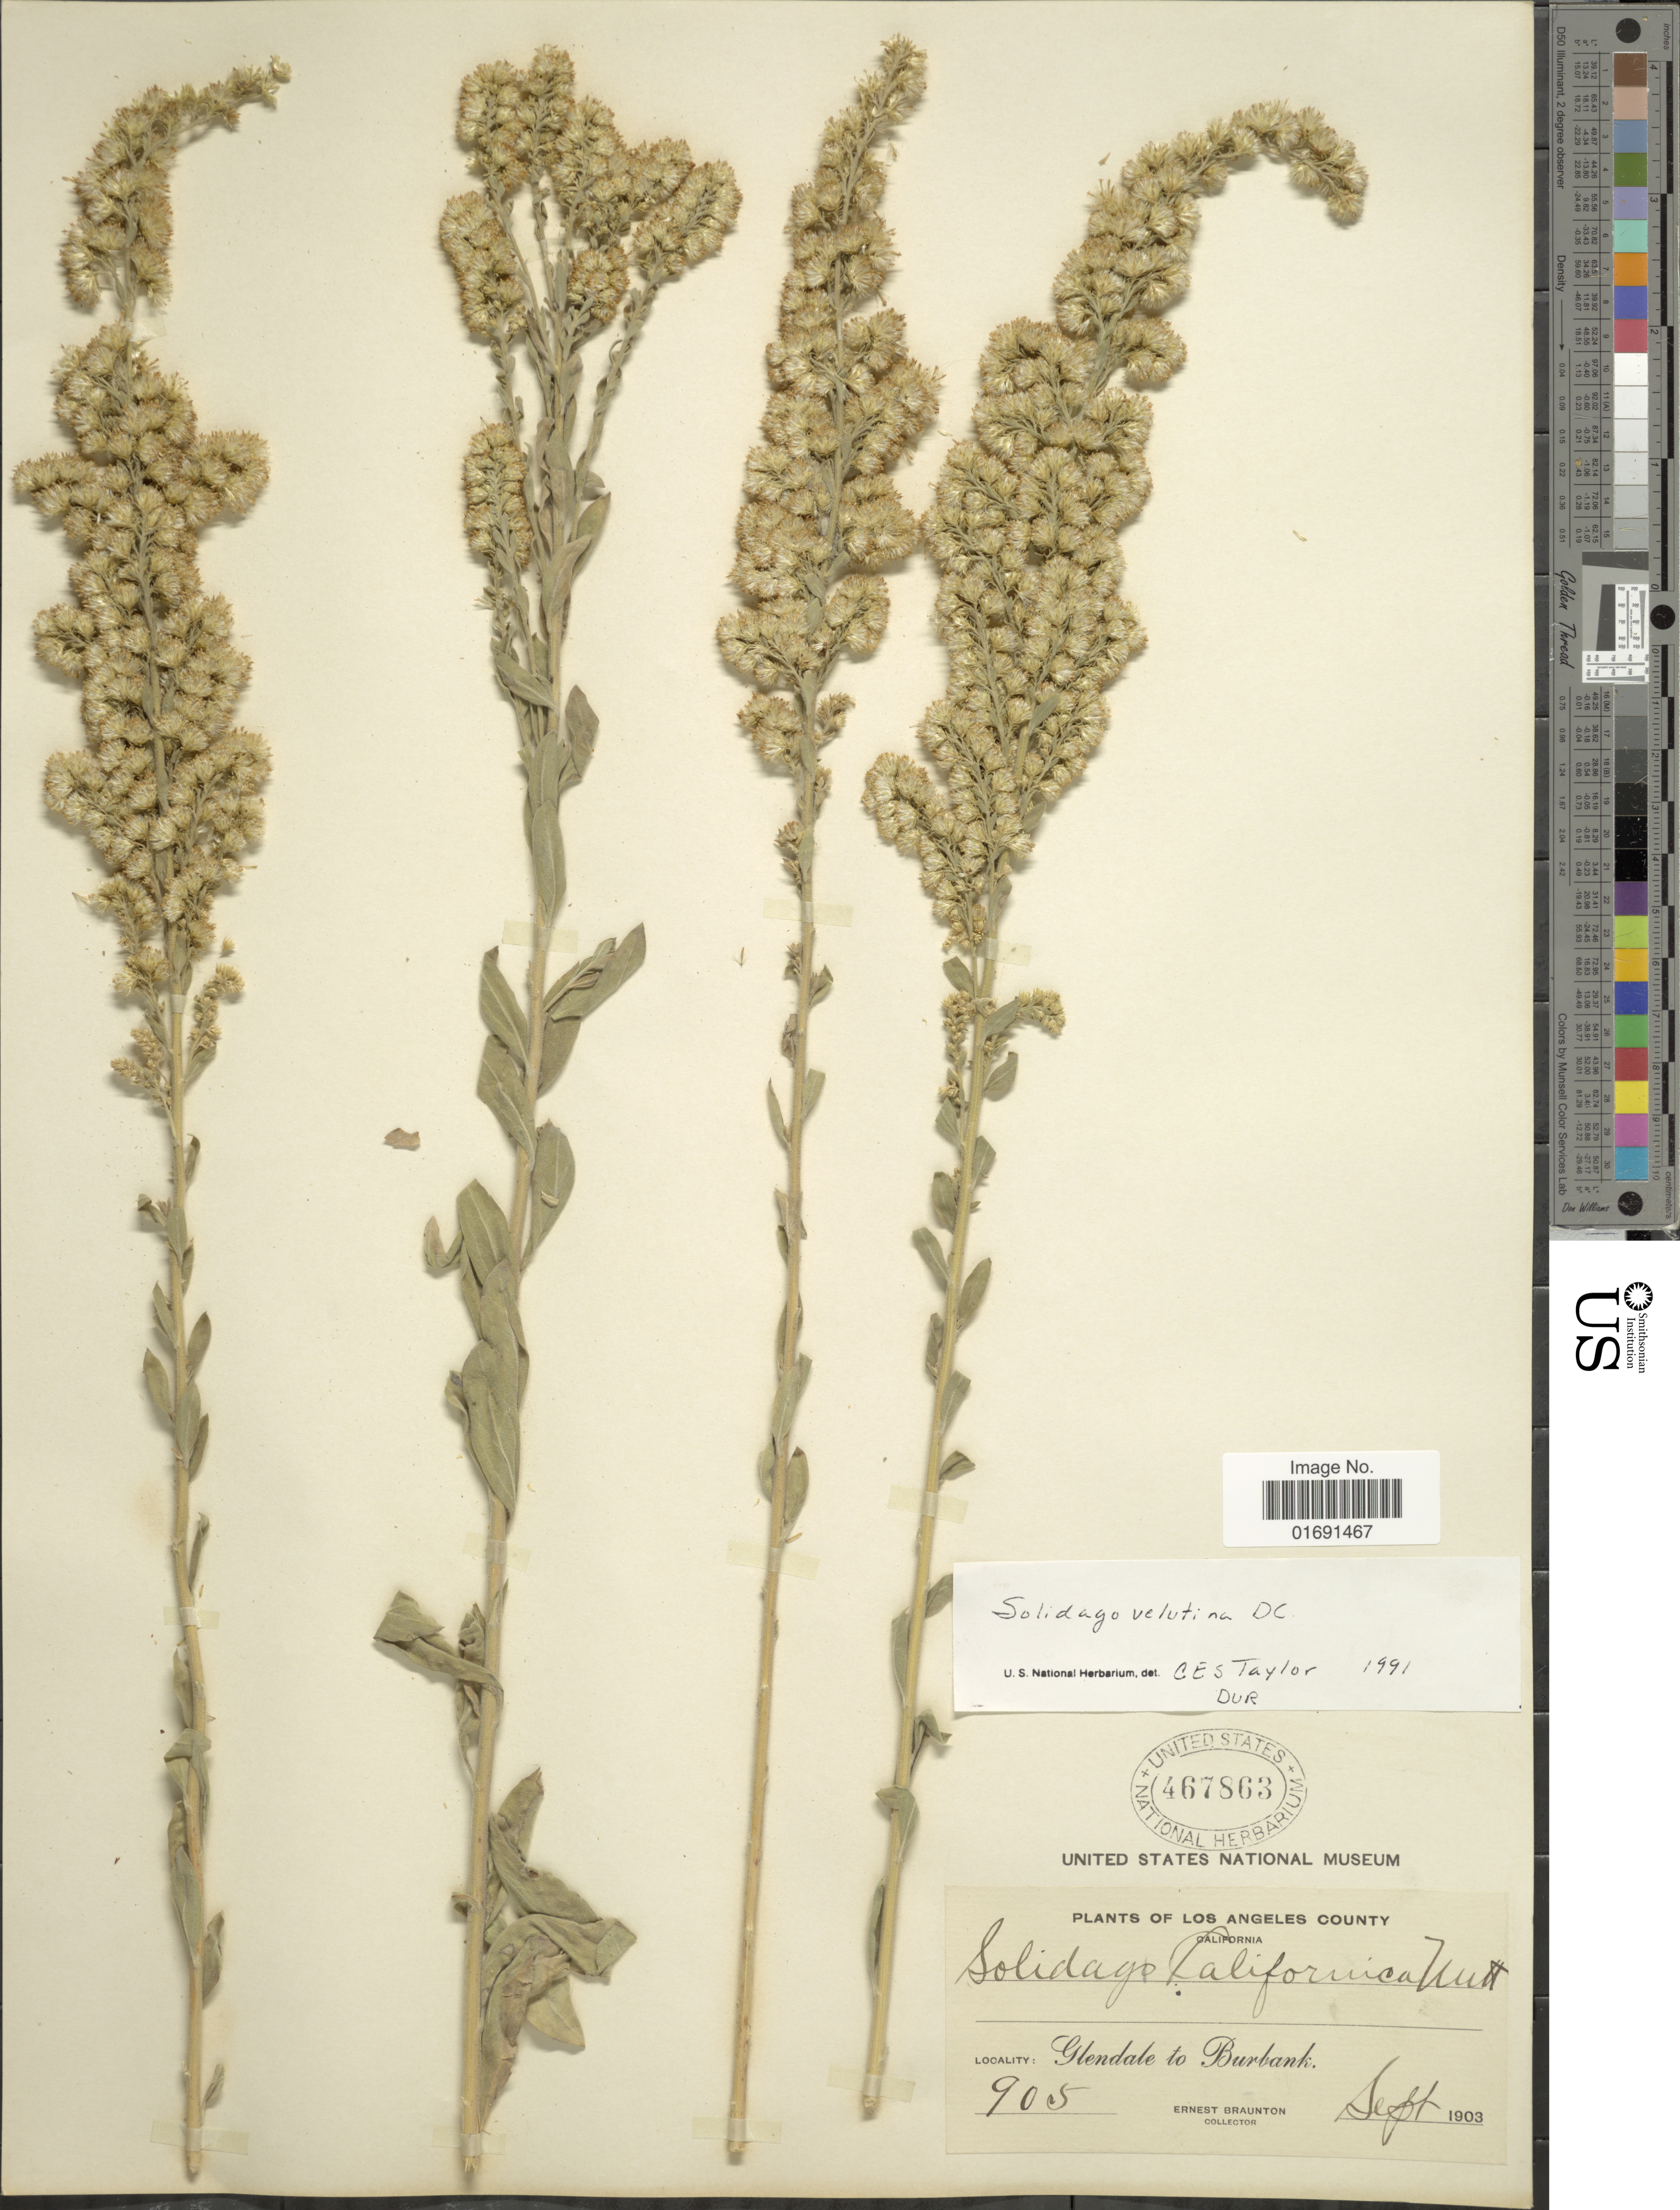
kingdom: Plantae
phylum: Tracheophyta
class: Magnoliopsida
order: Asterales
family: Asteraceae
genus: Solidago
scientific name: Solidago velutina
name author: DC.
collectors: E. Braunton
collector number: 905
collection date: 1903-09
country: United States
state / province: California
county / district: Los Angeles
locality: Los Angeles County, Glendale to Burbank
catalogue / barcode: US 467863